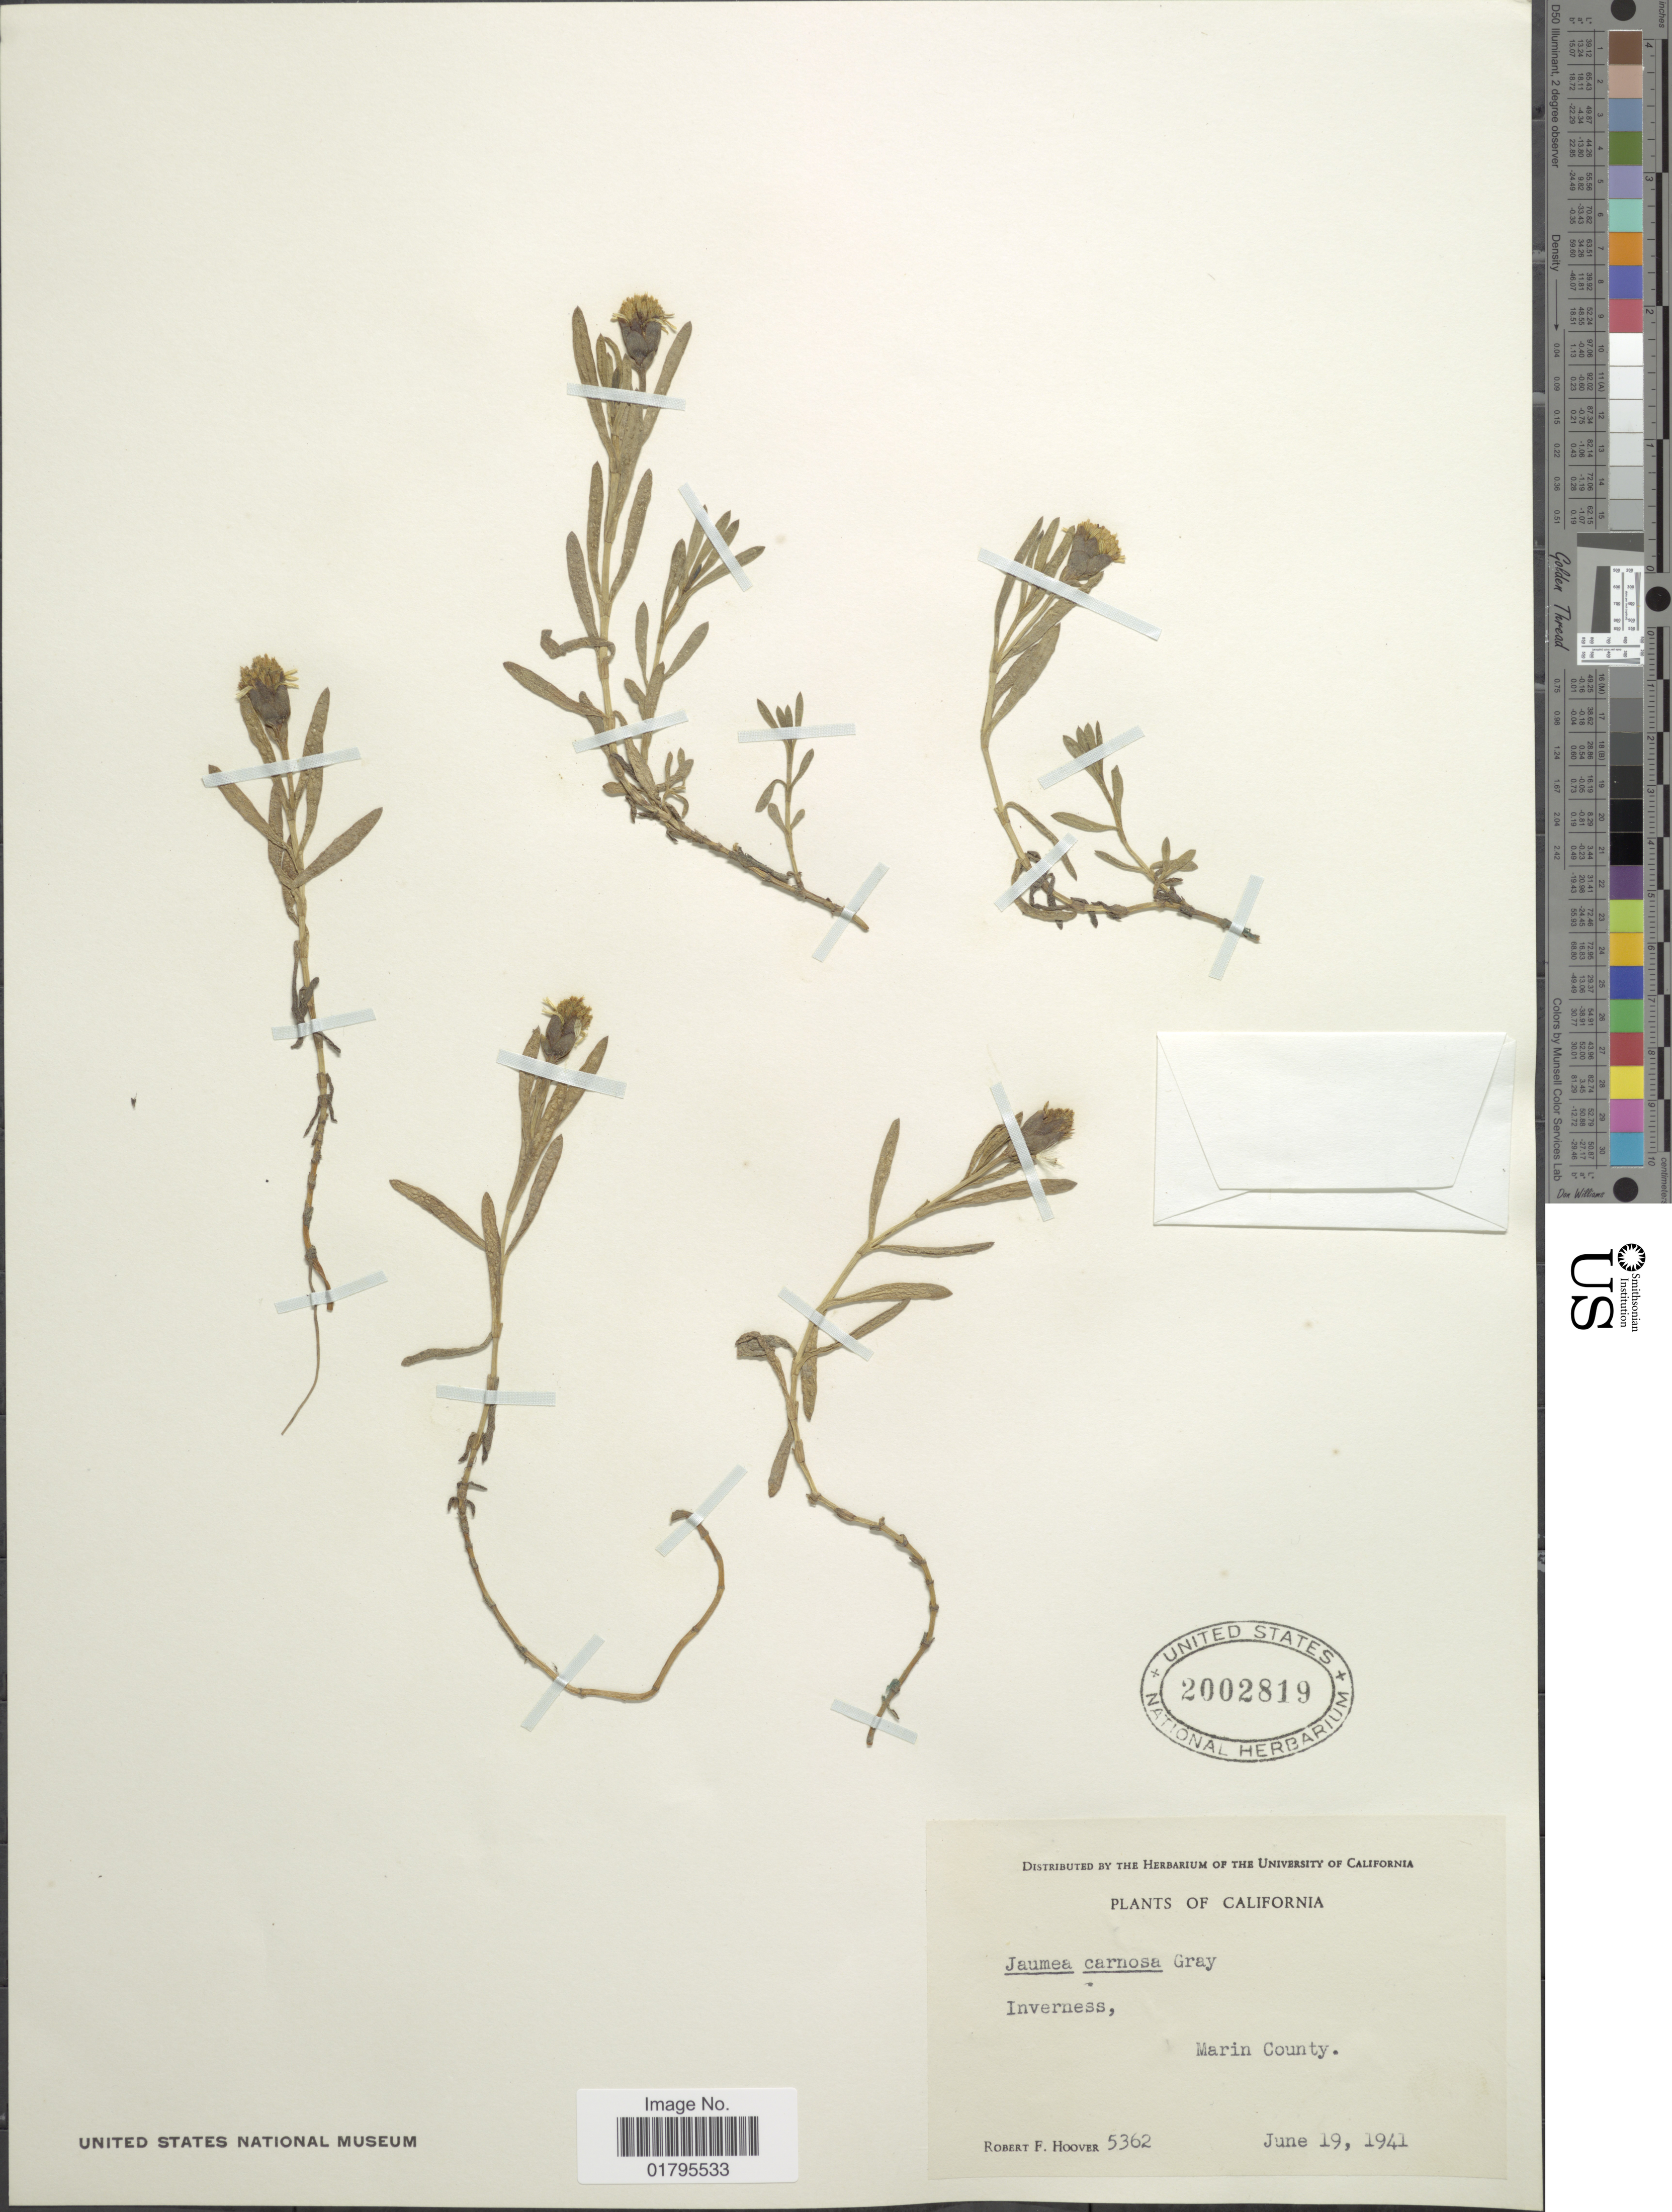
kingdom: Plantae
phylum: Tracheophyta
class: Magnoliopsida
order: Asterales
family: Asteraceae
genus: Jaumea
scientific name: Jaumea carnosa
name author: (Less.) A. Gray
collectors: R. F. Hoover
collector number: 5362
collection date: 1941-06-19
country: United States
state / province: California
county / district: Marin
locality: Inverness, Marin County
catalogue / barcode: US 2002819